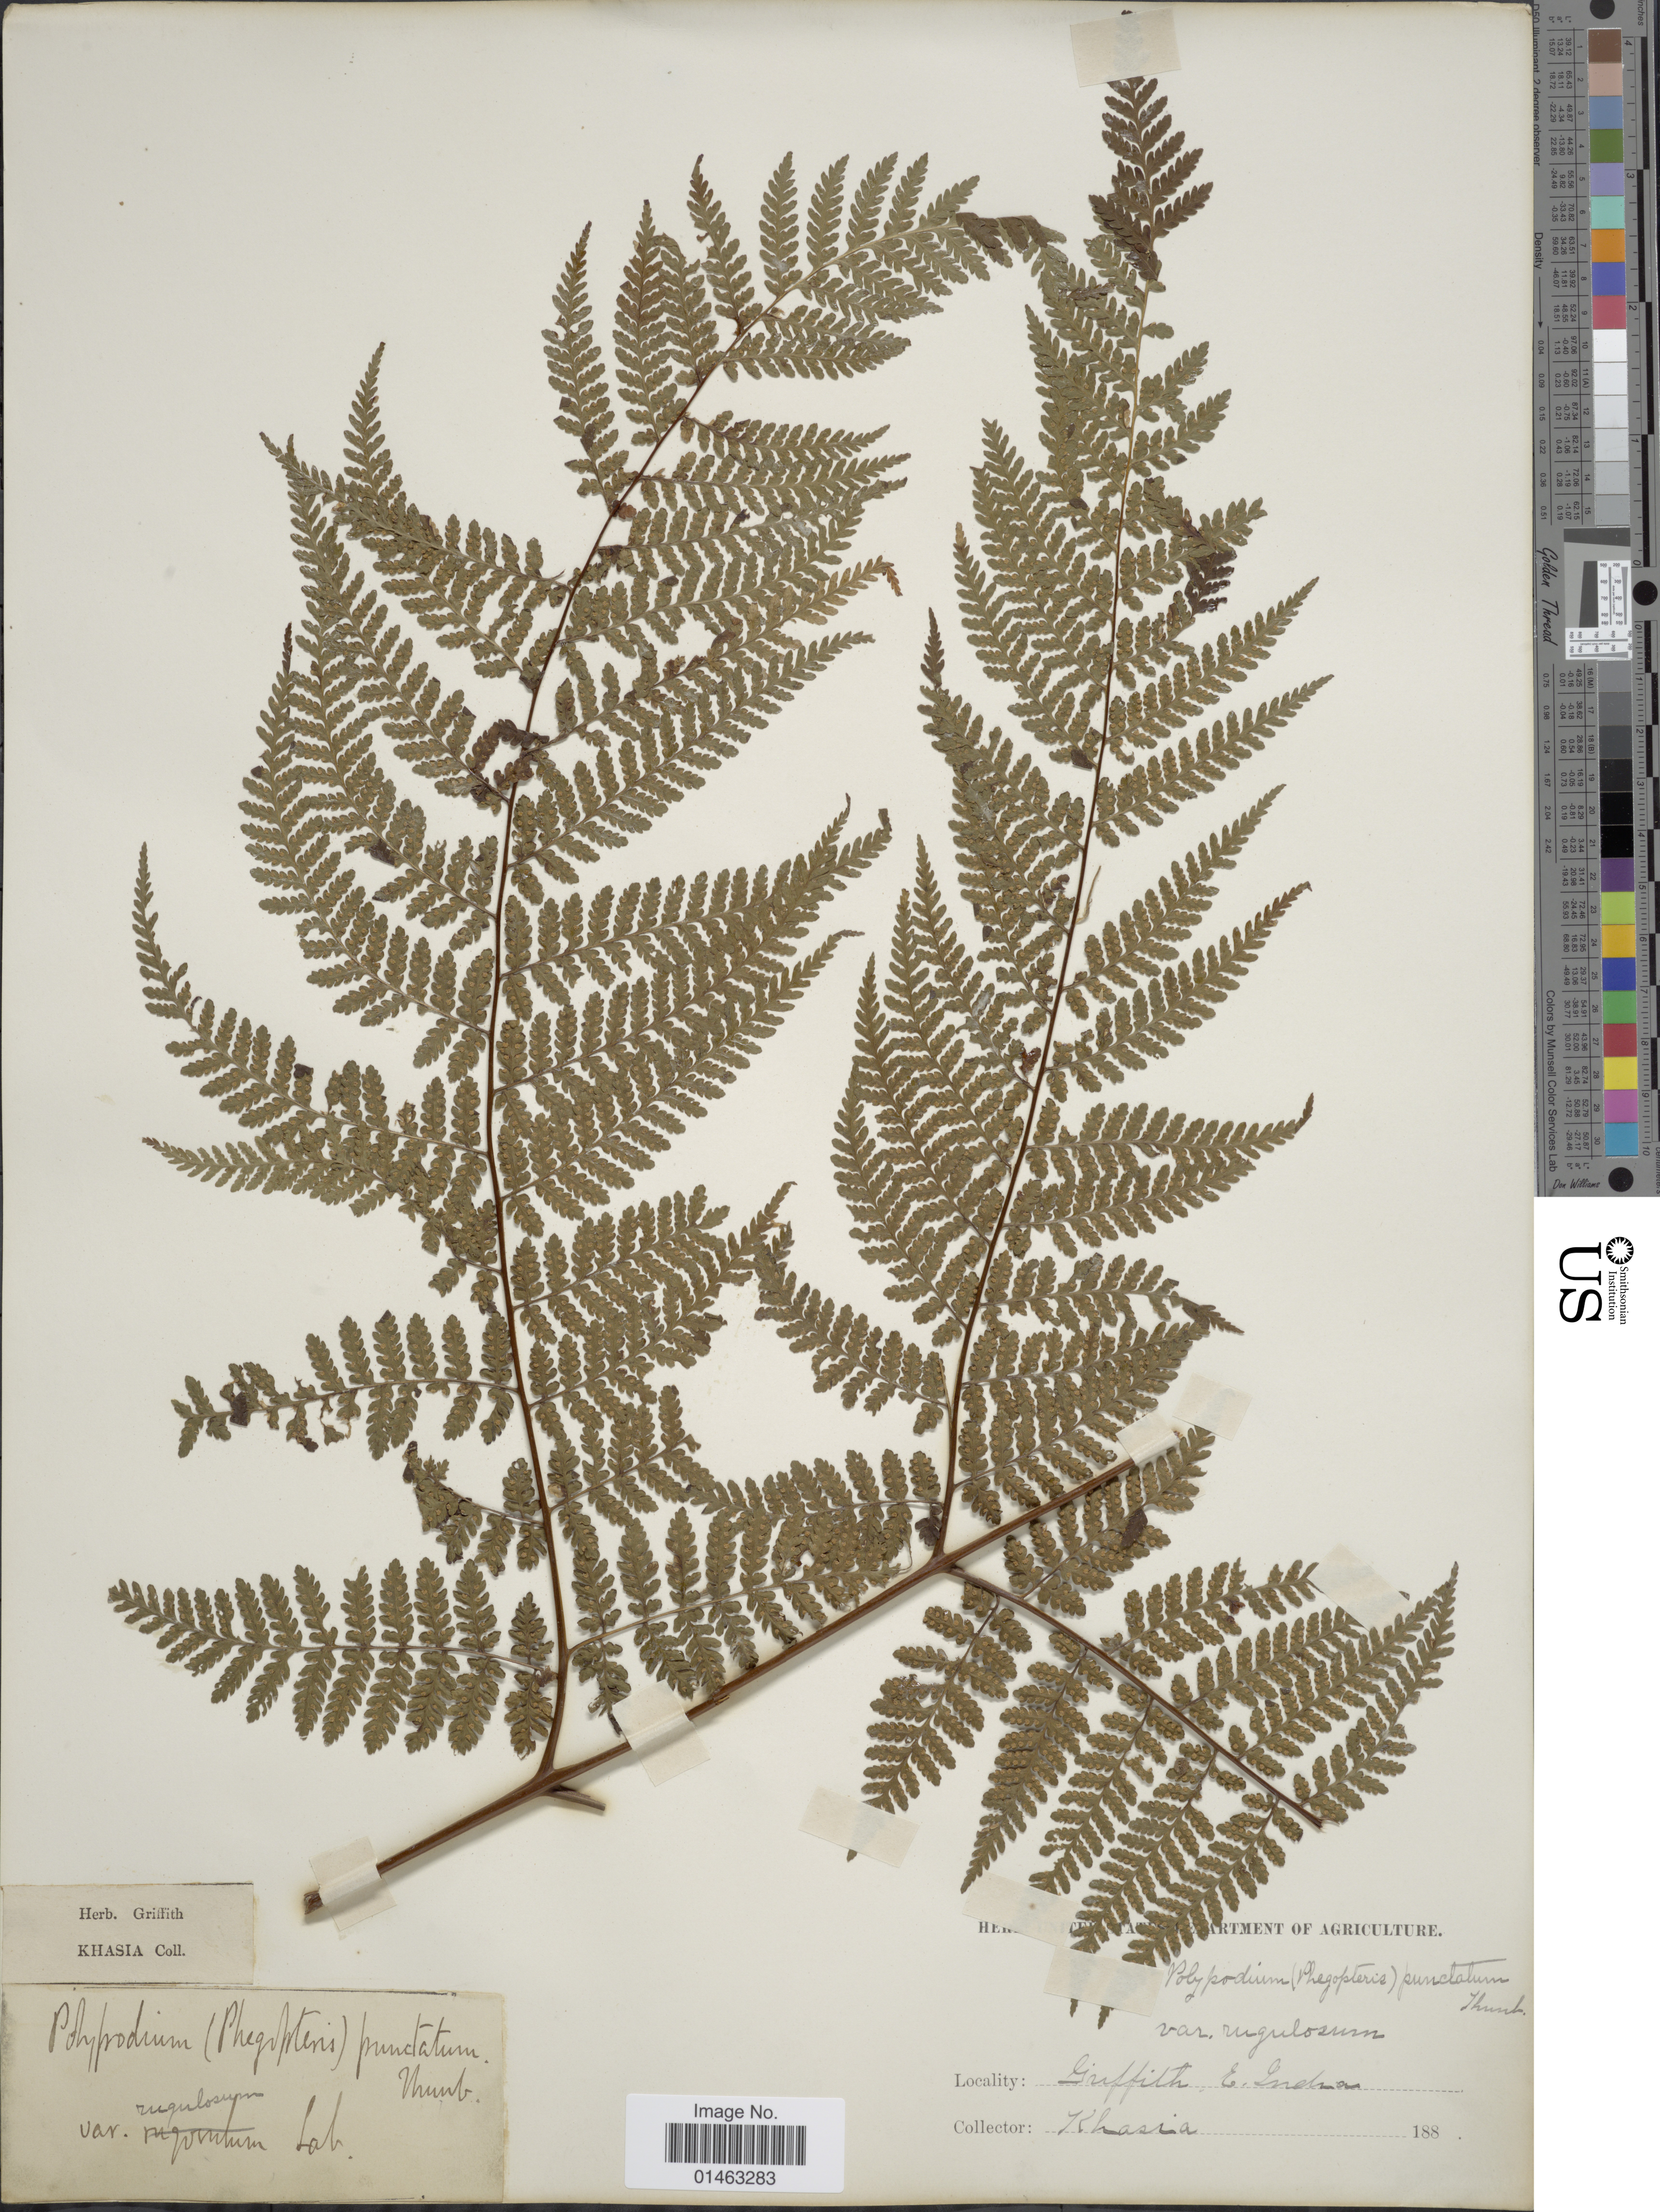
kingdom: Plantae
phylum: Tracheophyta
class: Polypodiopsida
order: Polypodiales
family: Dennstaedtiaceae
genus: Hypolepis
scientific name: Hypolepis punctata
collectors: -. Griffith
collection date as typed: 188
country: India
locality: E. India, Khasia